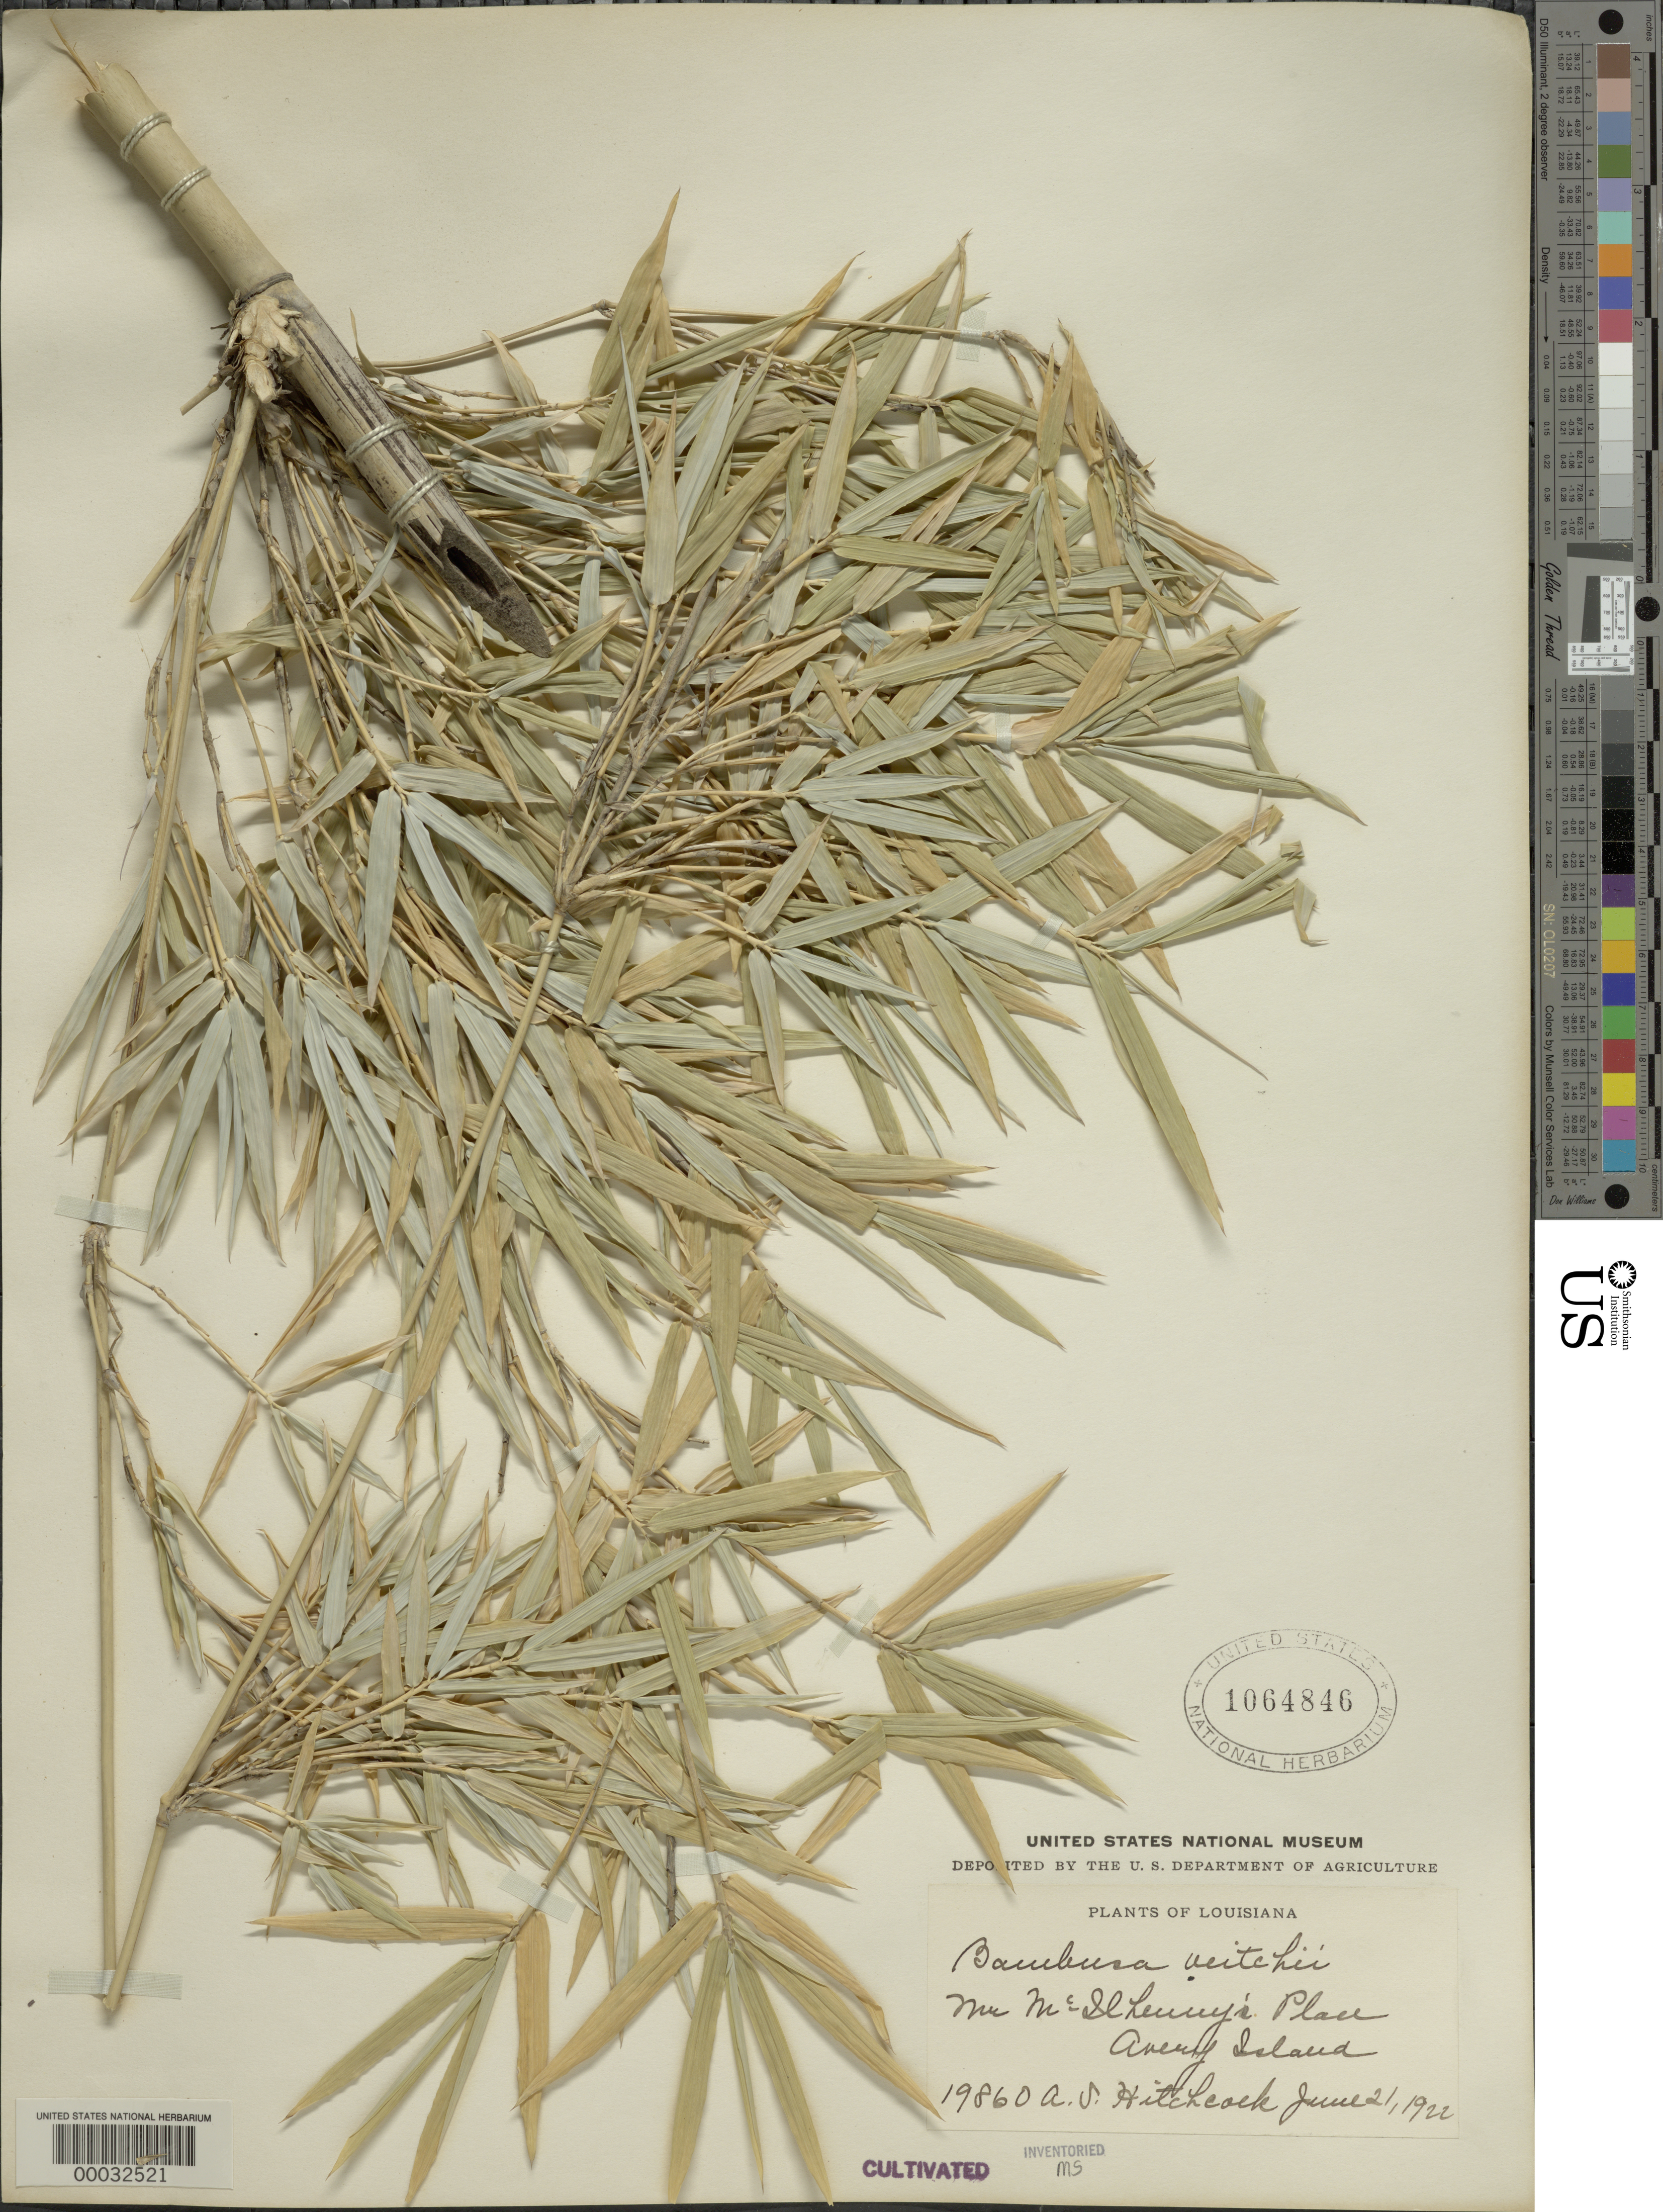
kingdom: Plantae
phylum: Tracheophyta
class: Liliopsida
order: Poales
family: Poaceae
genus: Bambusa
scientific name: Bambusa multiplex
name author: (Lour.) Raeusch. ex Schult. & Schult. f.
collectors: A. S. Hitchcock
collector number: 19860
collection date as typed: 21 Jun 1922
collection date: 1922-06-21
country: United States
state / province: Louisiana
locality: Avery island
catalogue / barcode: US 1064846